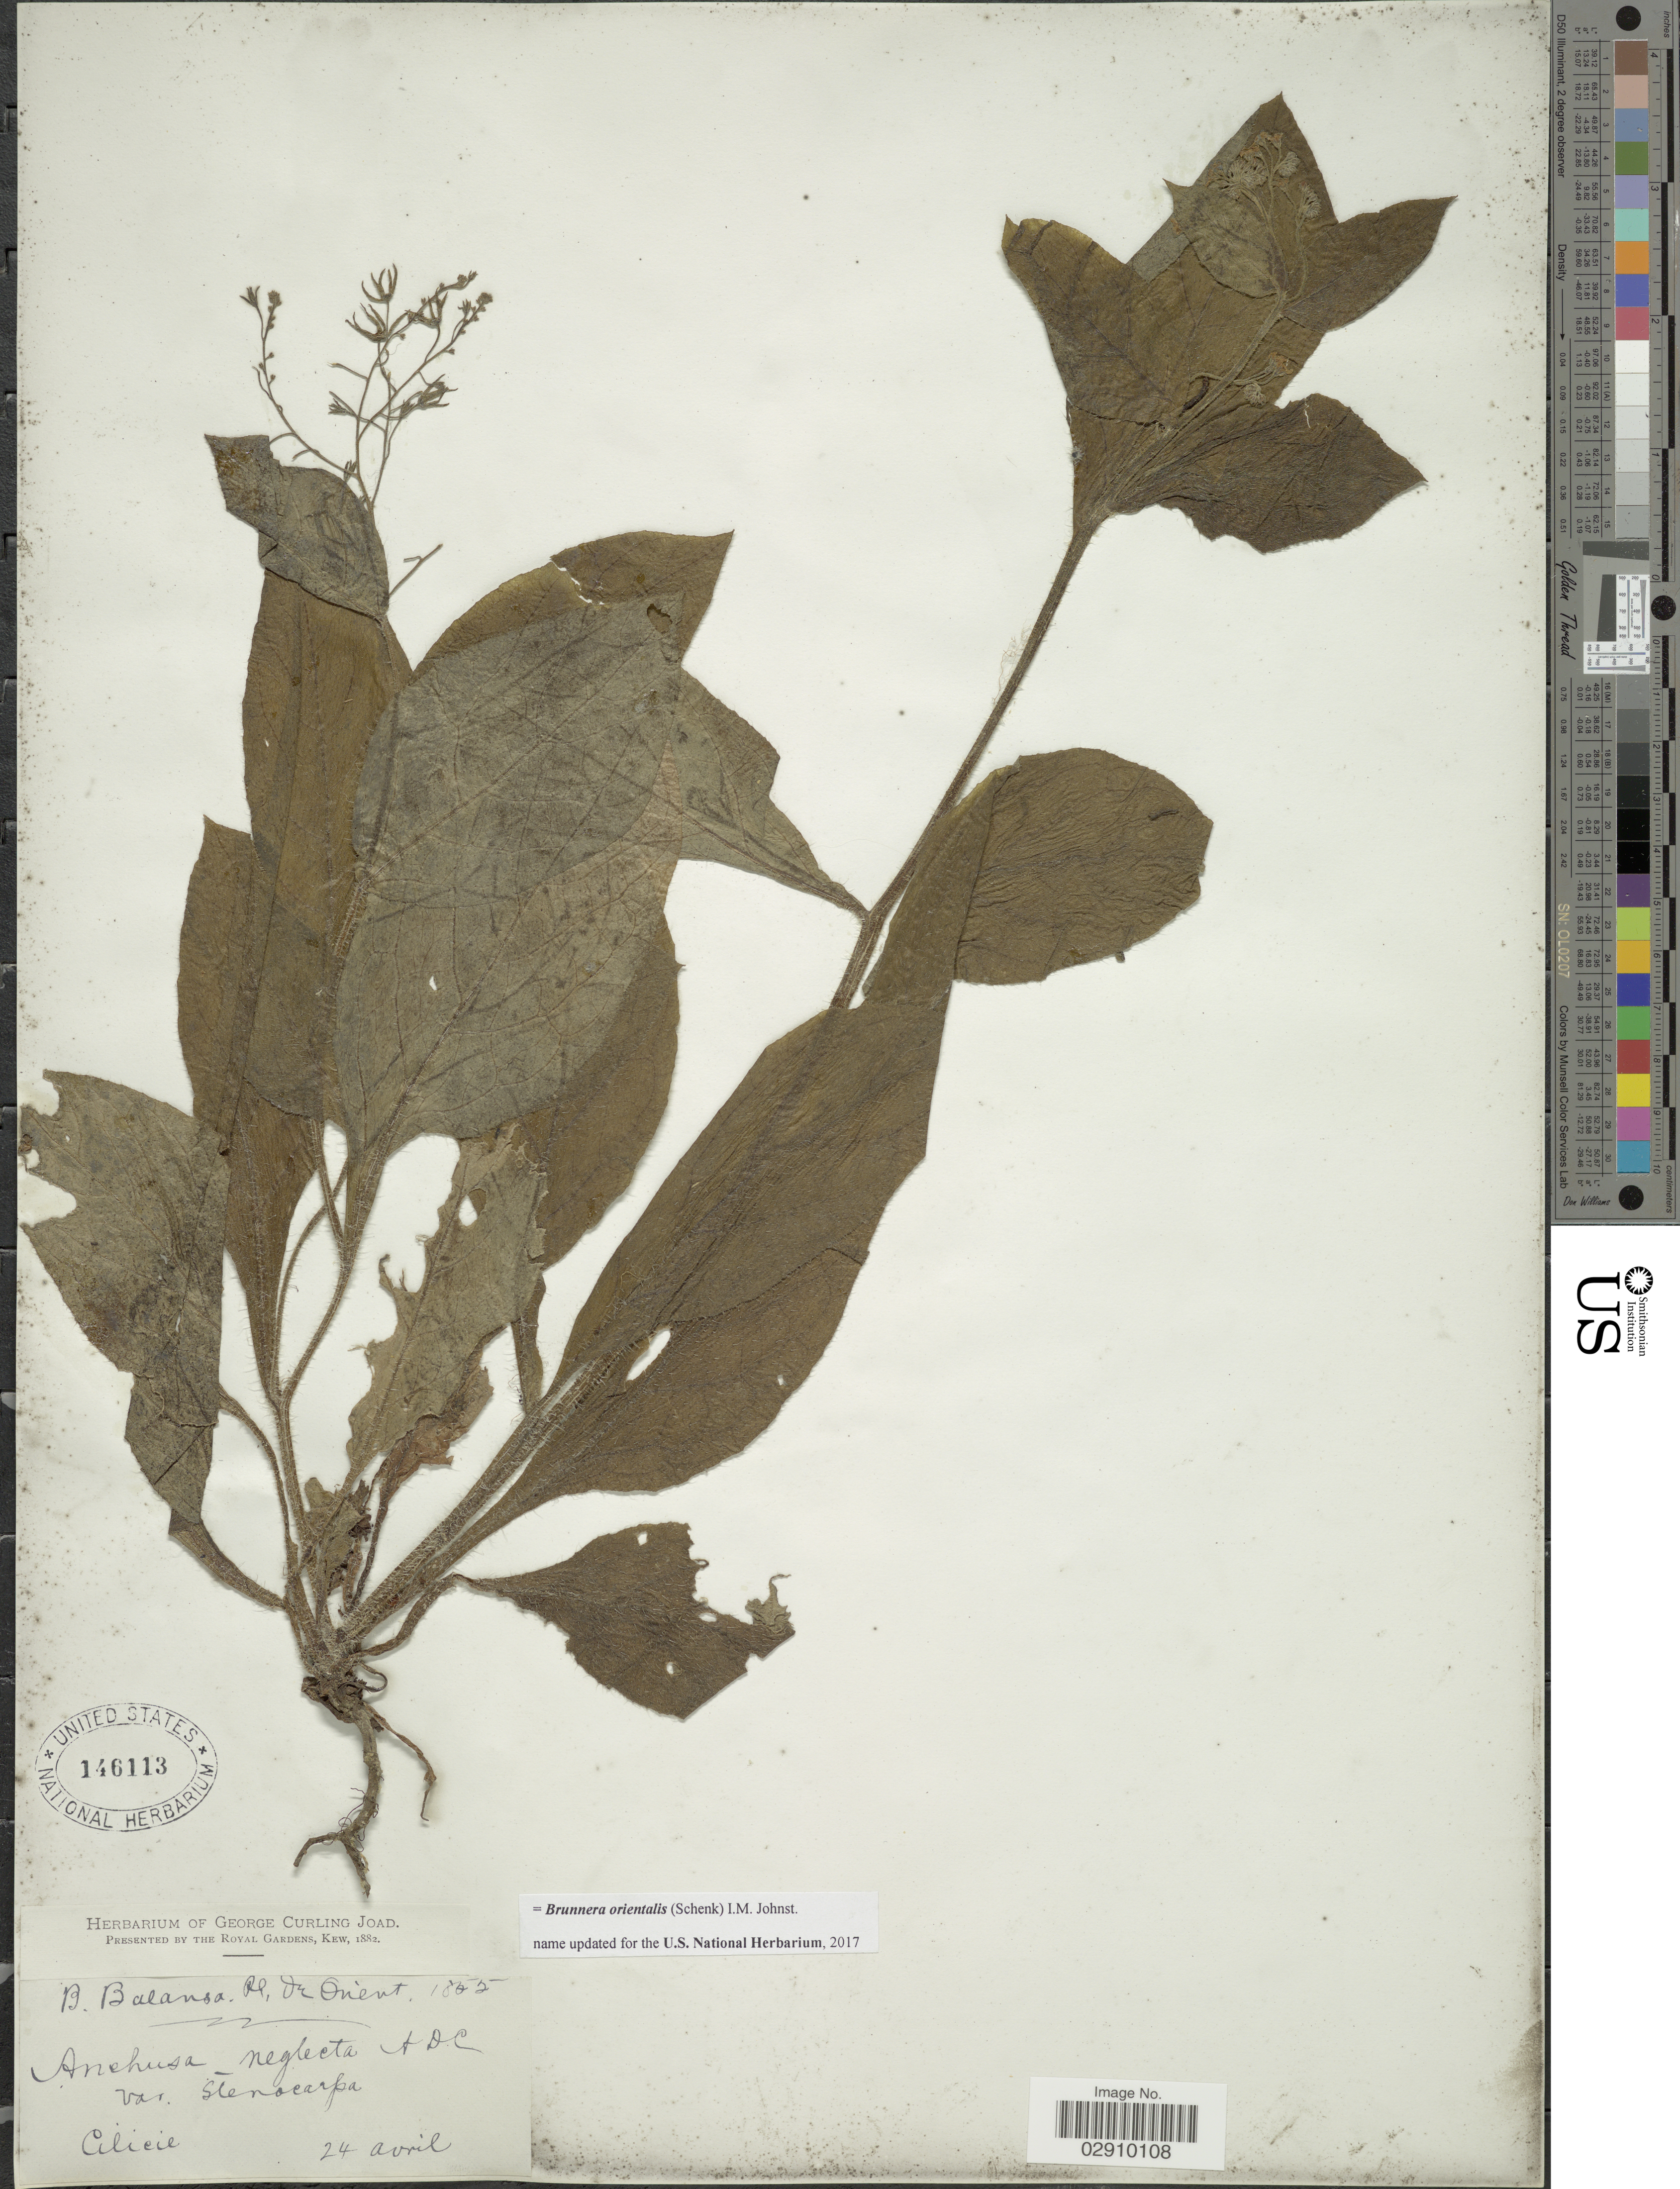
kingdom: Plantae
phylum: Tracheophyta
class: Magnoliopsida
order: Boraginales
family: Boraginaceae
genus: Brunnera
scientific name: Brunnera orientalis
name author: (Schenk) I.M. Johnst.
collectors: B. Balansa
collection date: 1855-04-24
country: Turkey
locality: Cilicie.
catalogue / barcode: US 146113